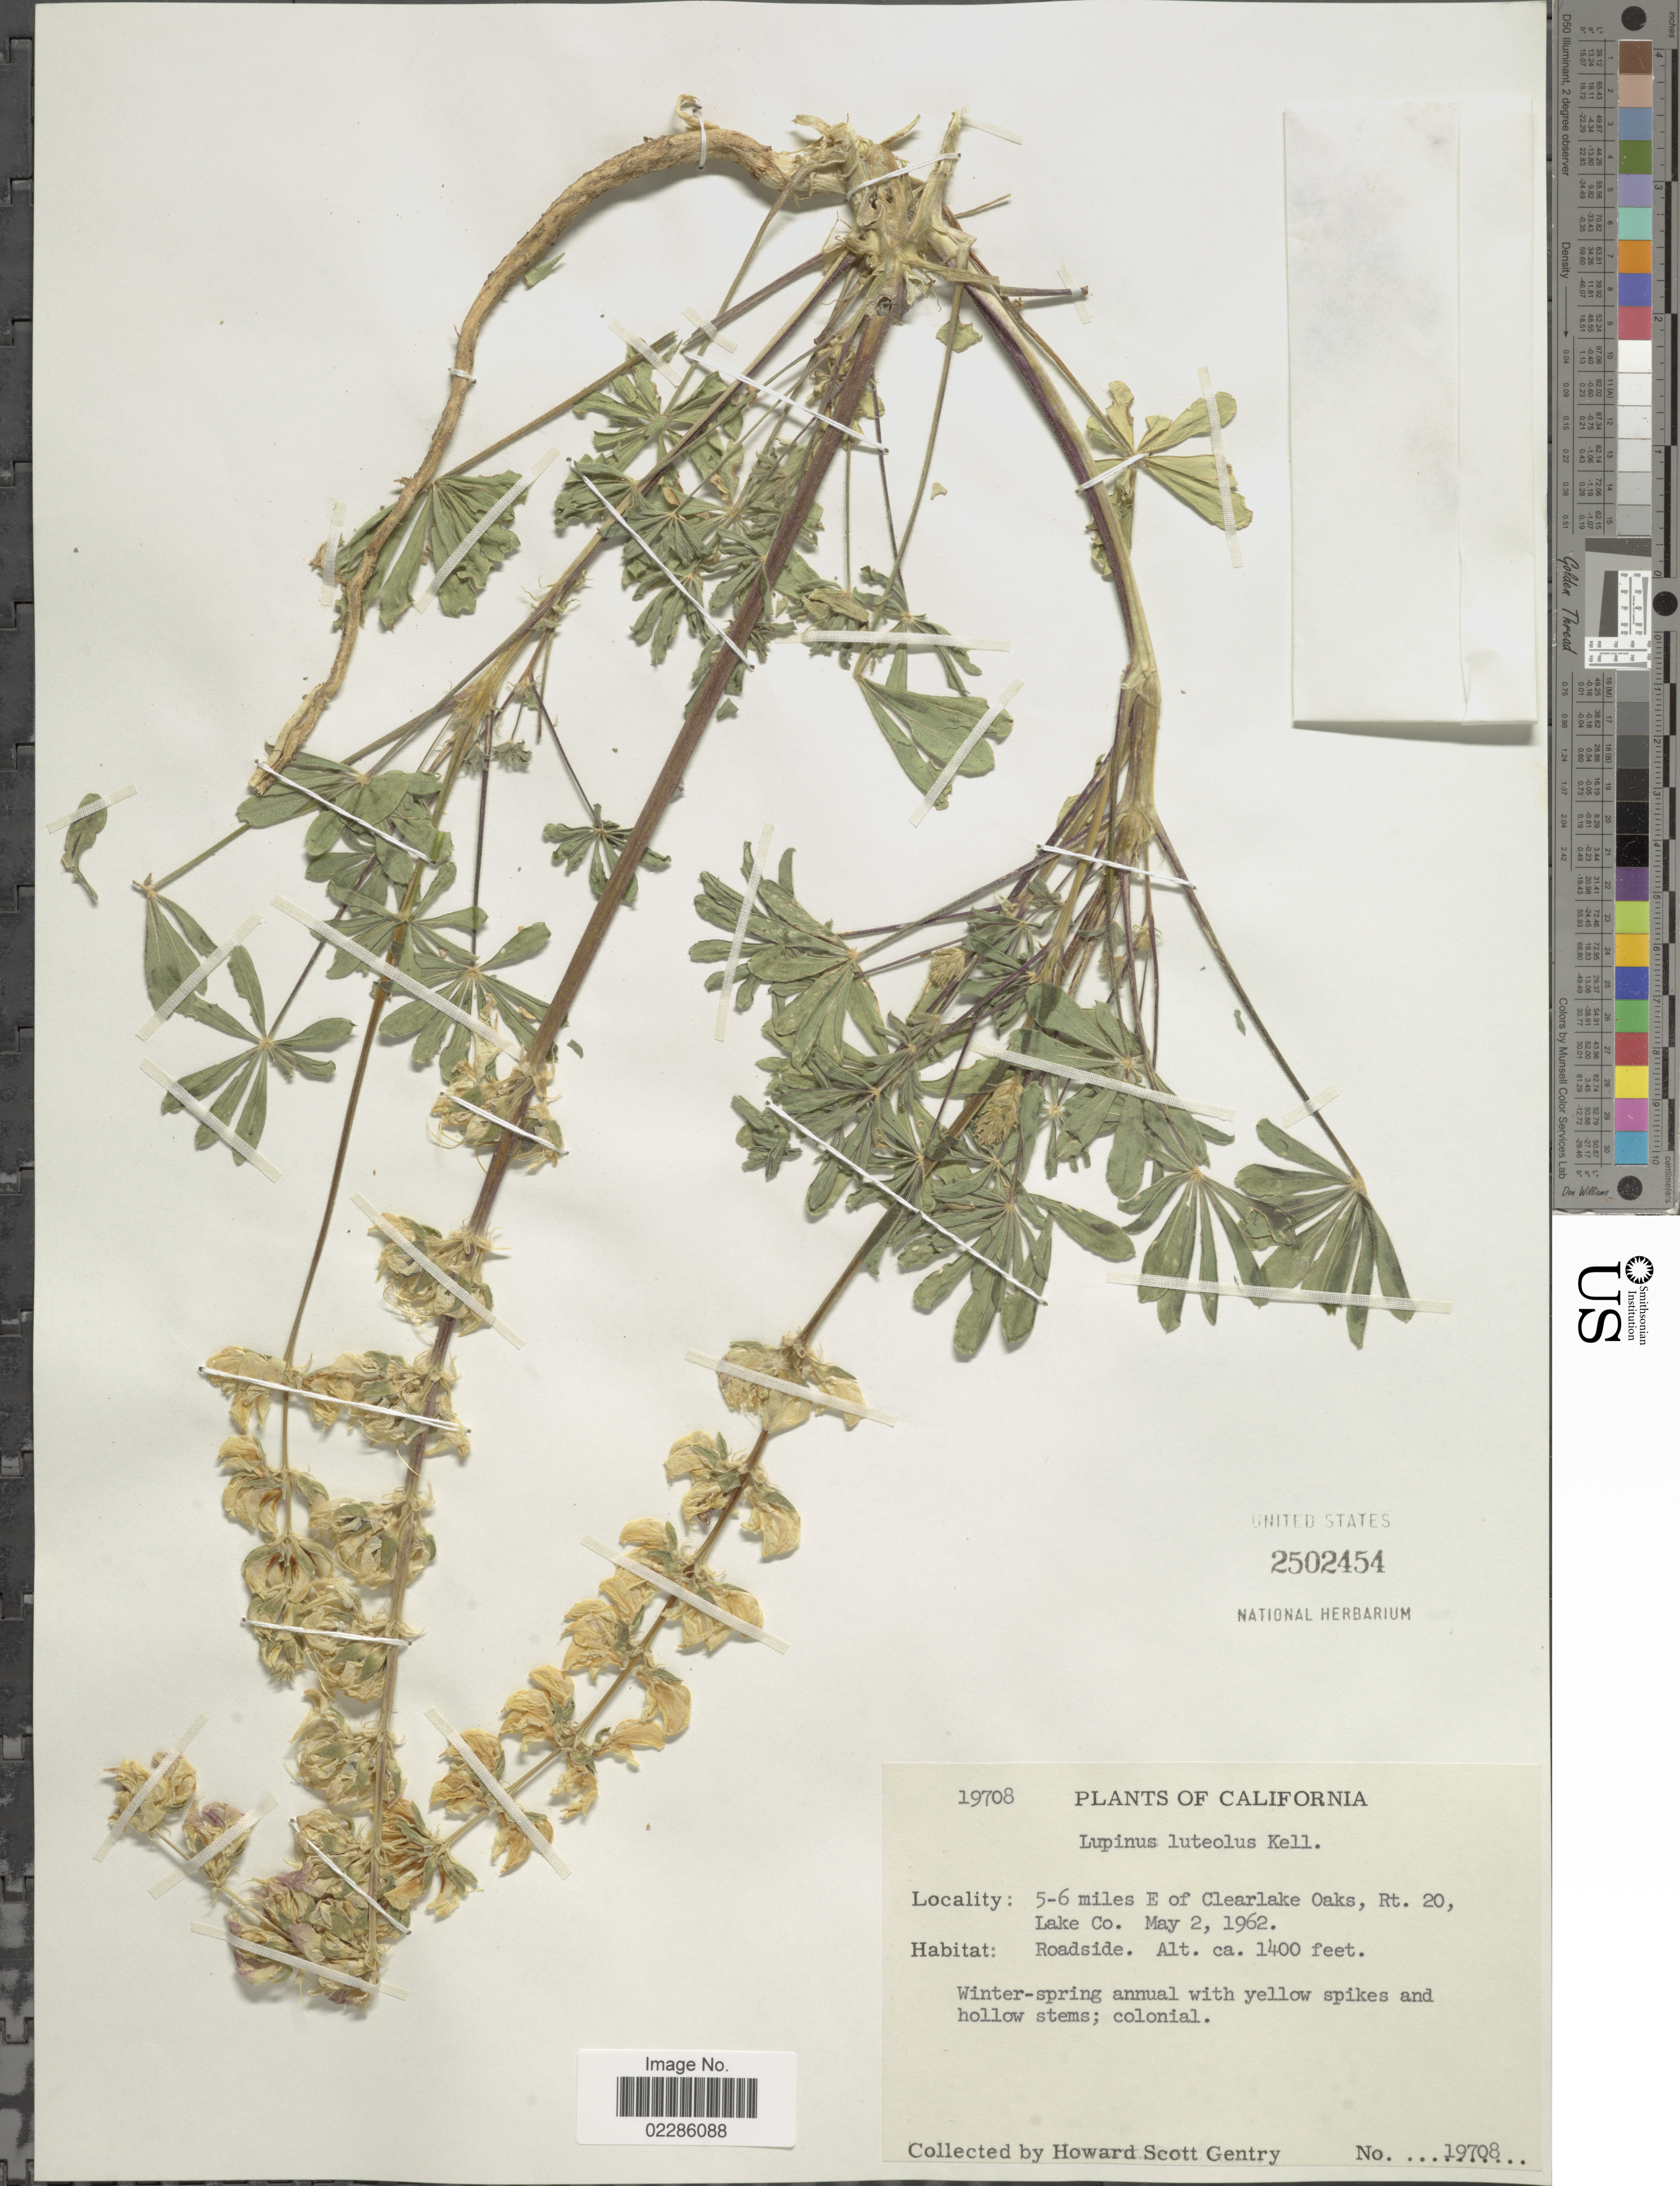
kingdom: Plantae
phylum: Tracheophyta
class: Magnoliopsida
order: Fabales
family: Fabaceae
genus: Lupinus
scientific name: Lupinus luteolus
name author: Kellogg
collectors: H. S. Gentry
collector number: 19708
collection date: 1962-05-02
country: United States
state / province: California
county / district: Lake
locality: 5-6 miles E of Clearlake Oaks, Rt. 20, Lake Co, Roadside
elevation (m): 427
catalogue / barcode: US 2502454